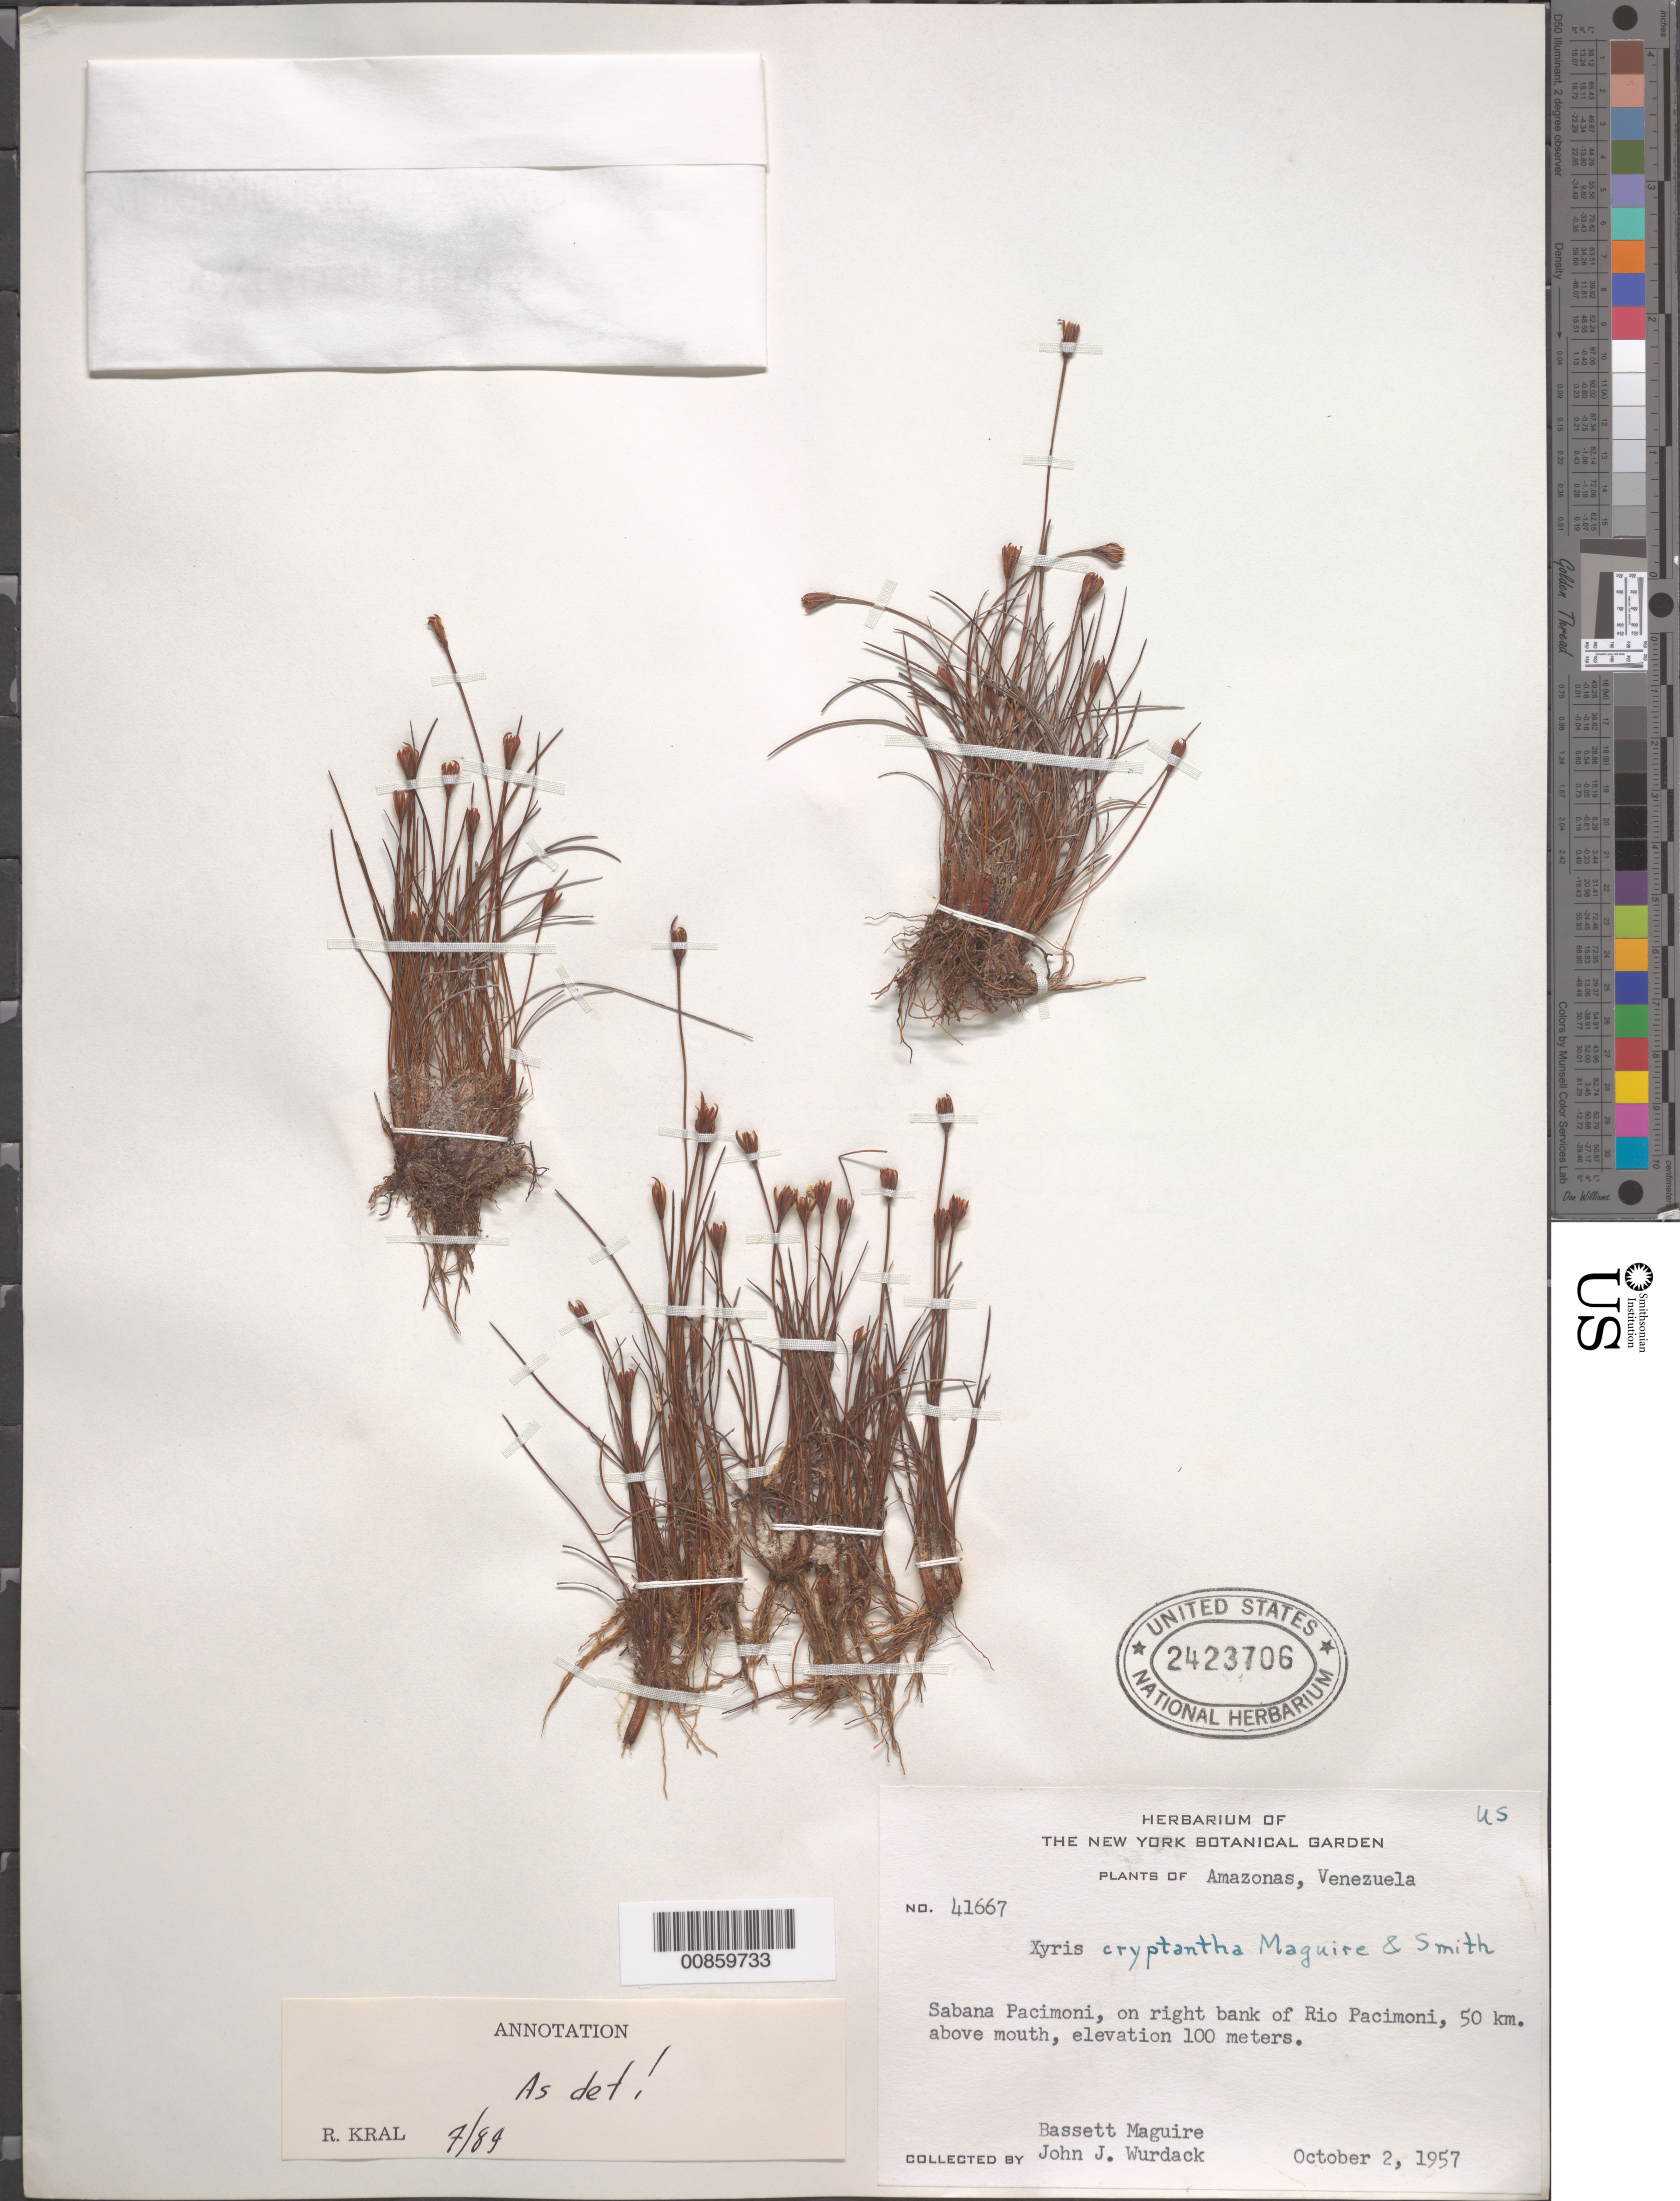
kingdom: Plantae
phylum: Tracheophyta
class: Liliopsida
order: Poales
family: Xyridaceae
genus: Xyris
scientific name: Xyris cryptantha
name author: Maguire & L.B. Sm.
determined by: Kral, Robert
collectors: B. Maguire & J. J. Wurdack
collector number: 41667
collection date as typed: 2-Oct-57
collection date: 1957-10-02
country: Venezuela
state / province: Amazonas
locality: Sabana Pacimoni, right back of Río Pacimoni, 50 km above mouth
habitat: Savanna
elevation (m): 100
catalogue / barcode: US 2423706